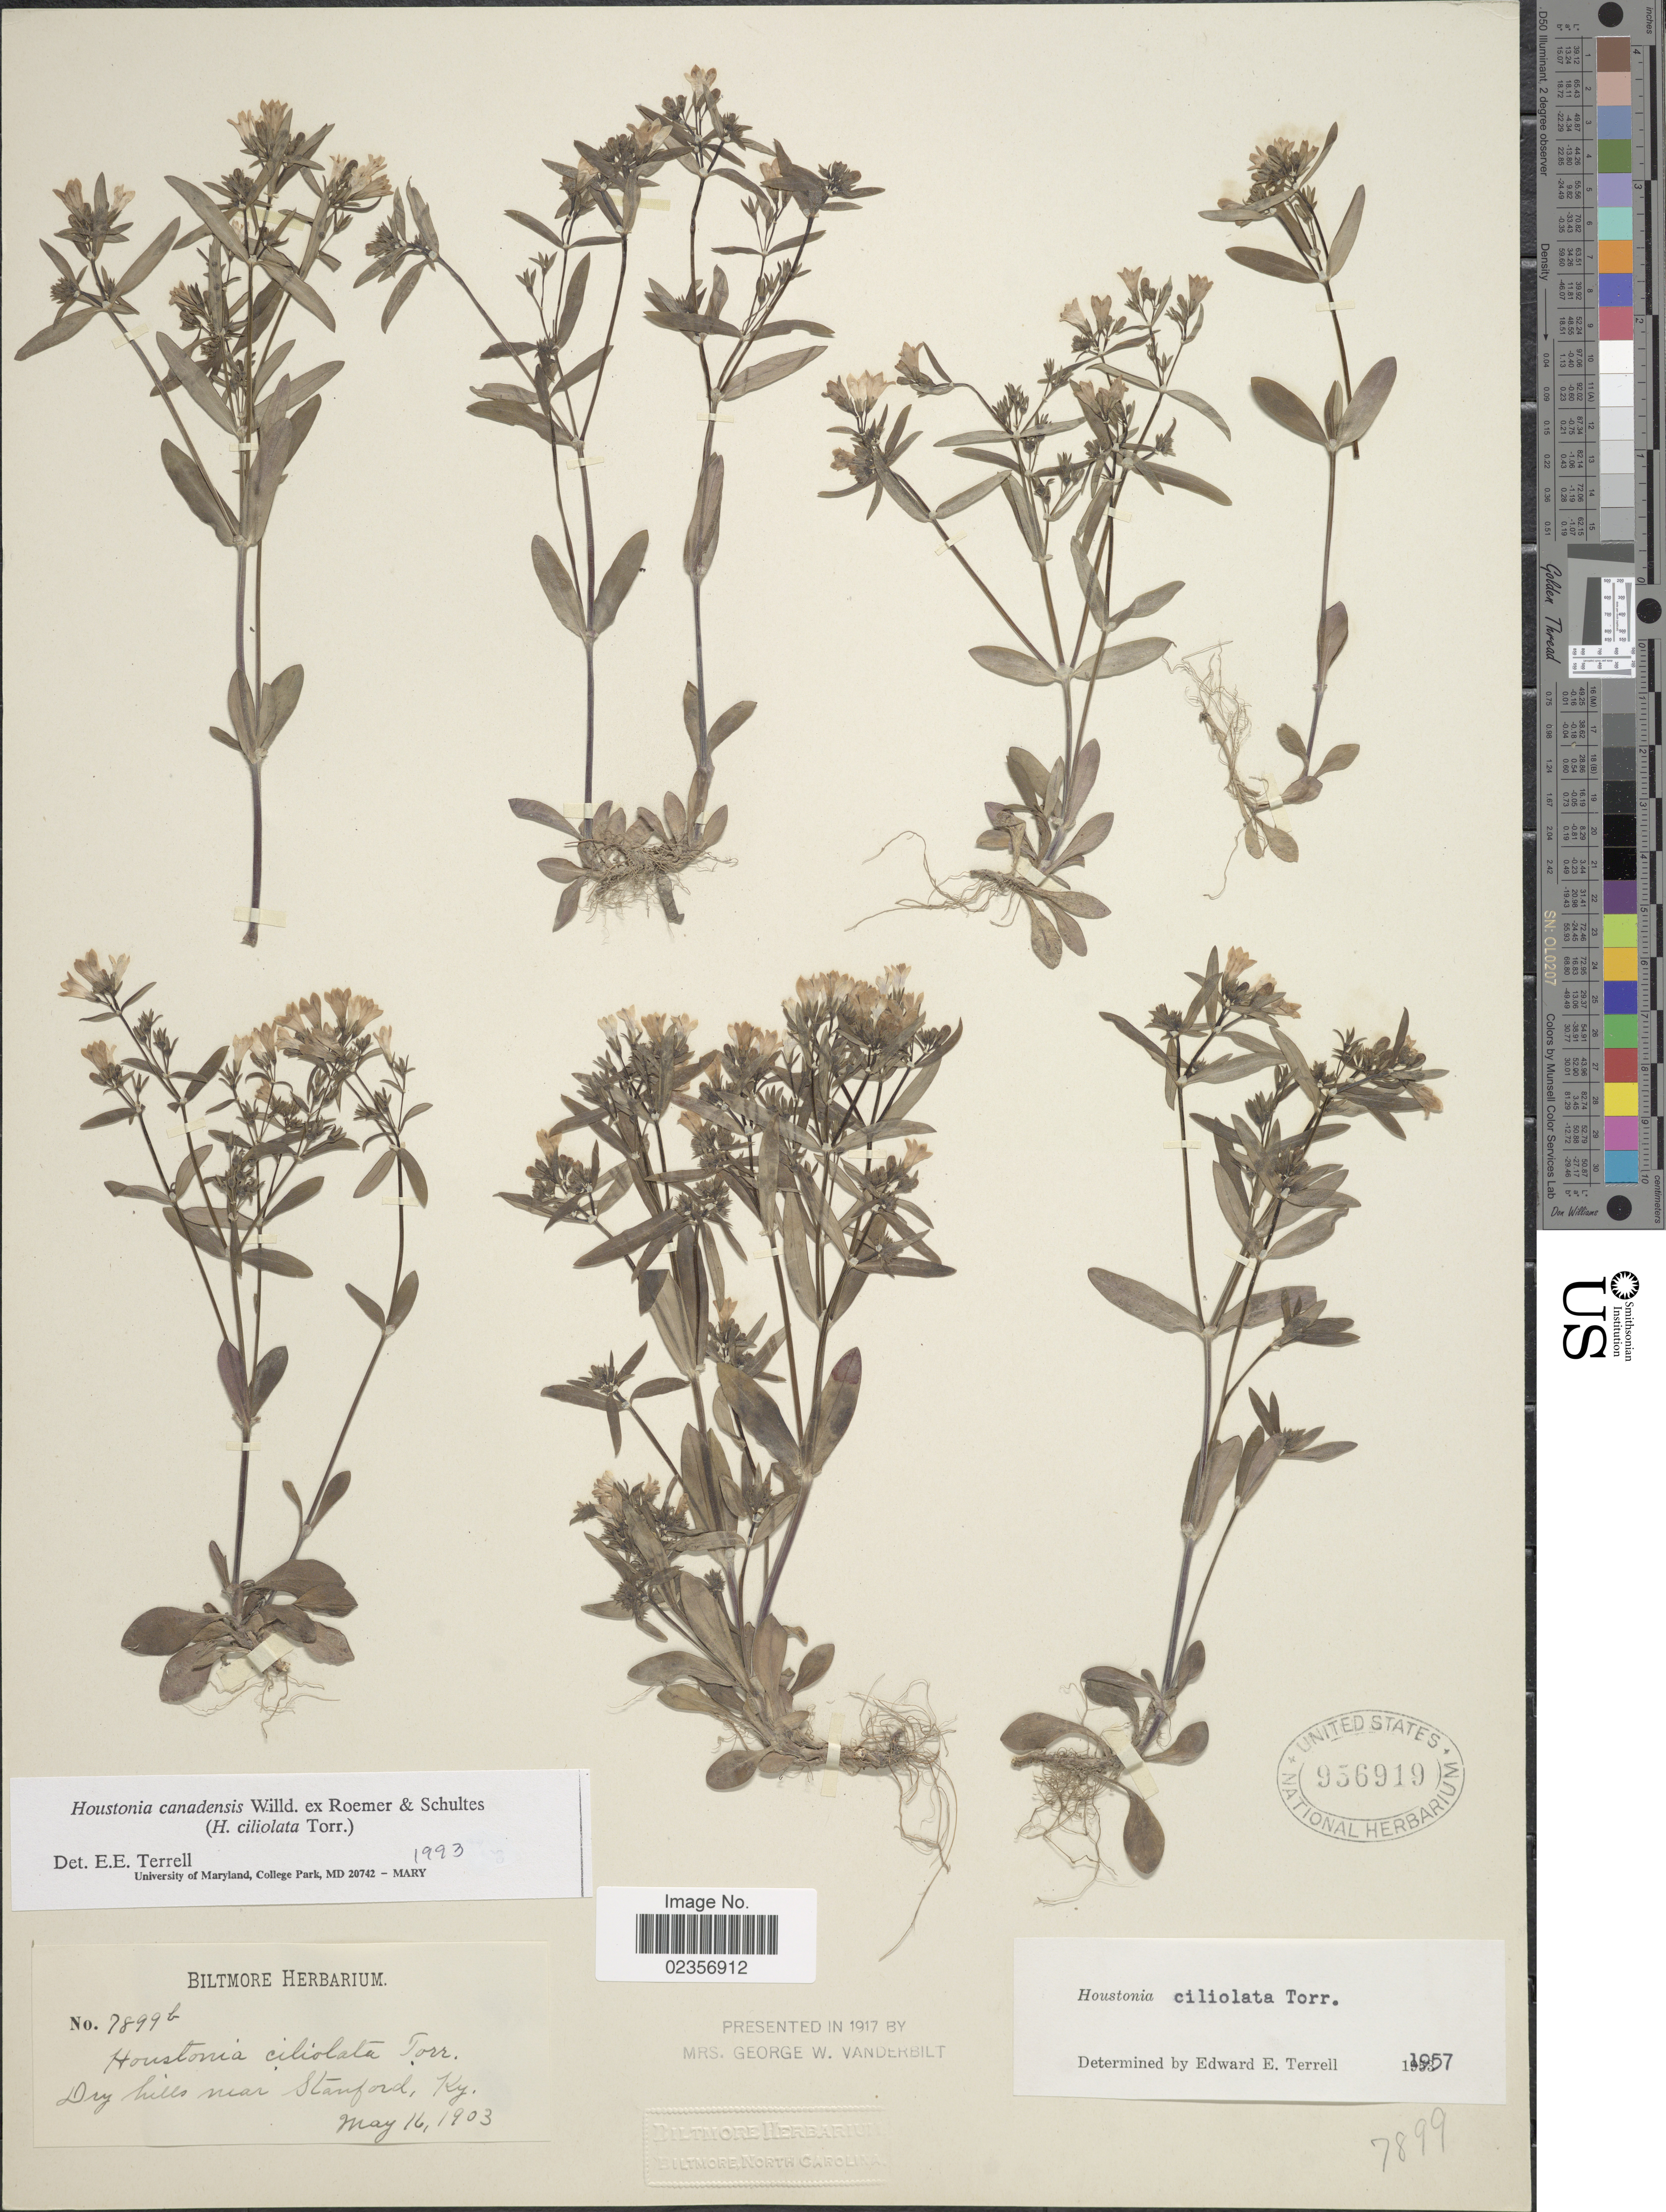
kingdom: Plantae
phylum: Tracheophyta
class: Magnoliopsida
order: Gentianales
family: Rubiaceae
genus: Houstonia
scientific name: Houstonia canadensis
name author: Willd.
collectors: ex herb. Biltmore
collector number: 7899b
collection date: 1903-05-16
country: United States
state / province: Kentucky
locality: Dry hills near Stanford.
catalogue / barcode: US 956919